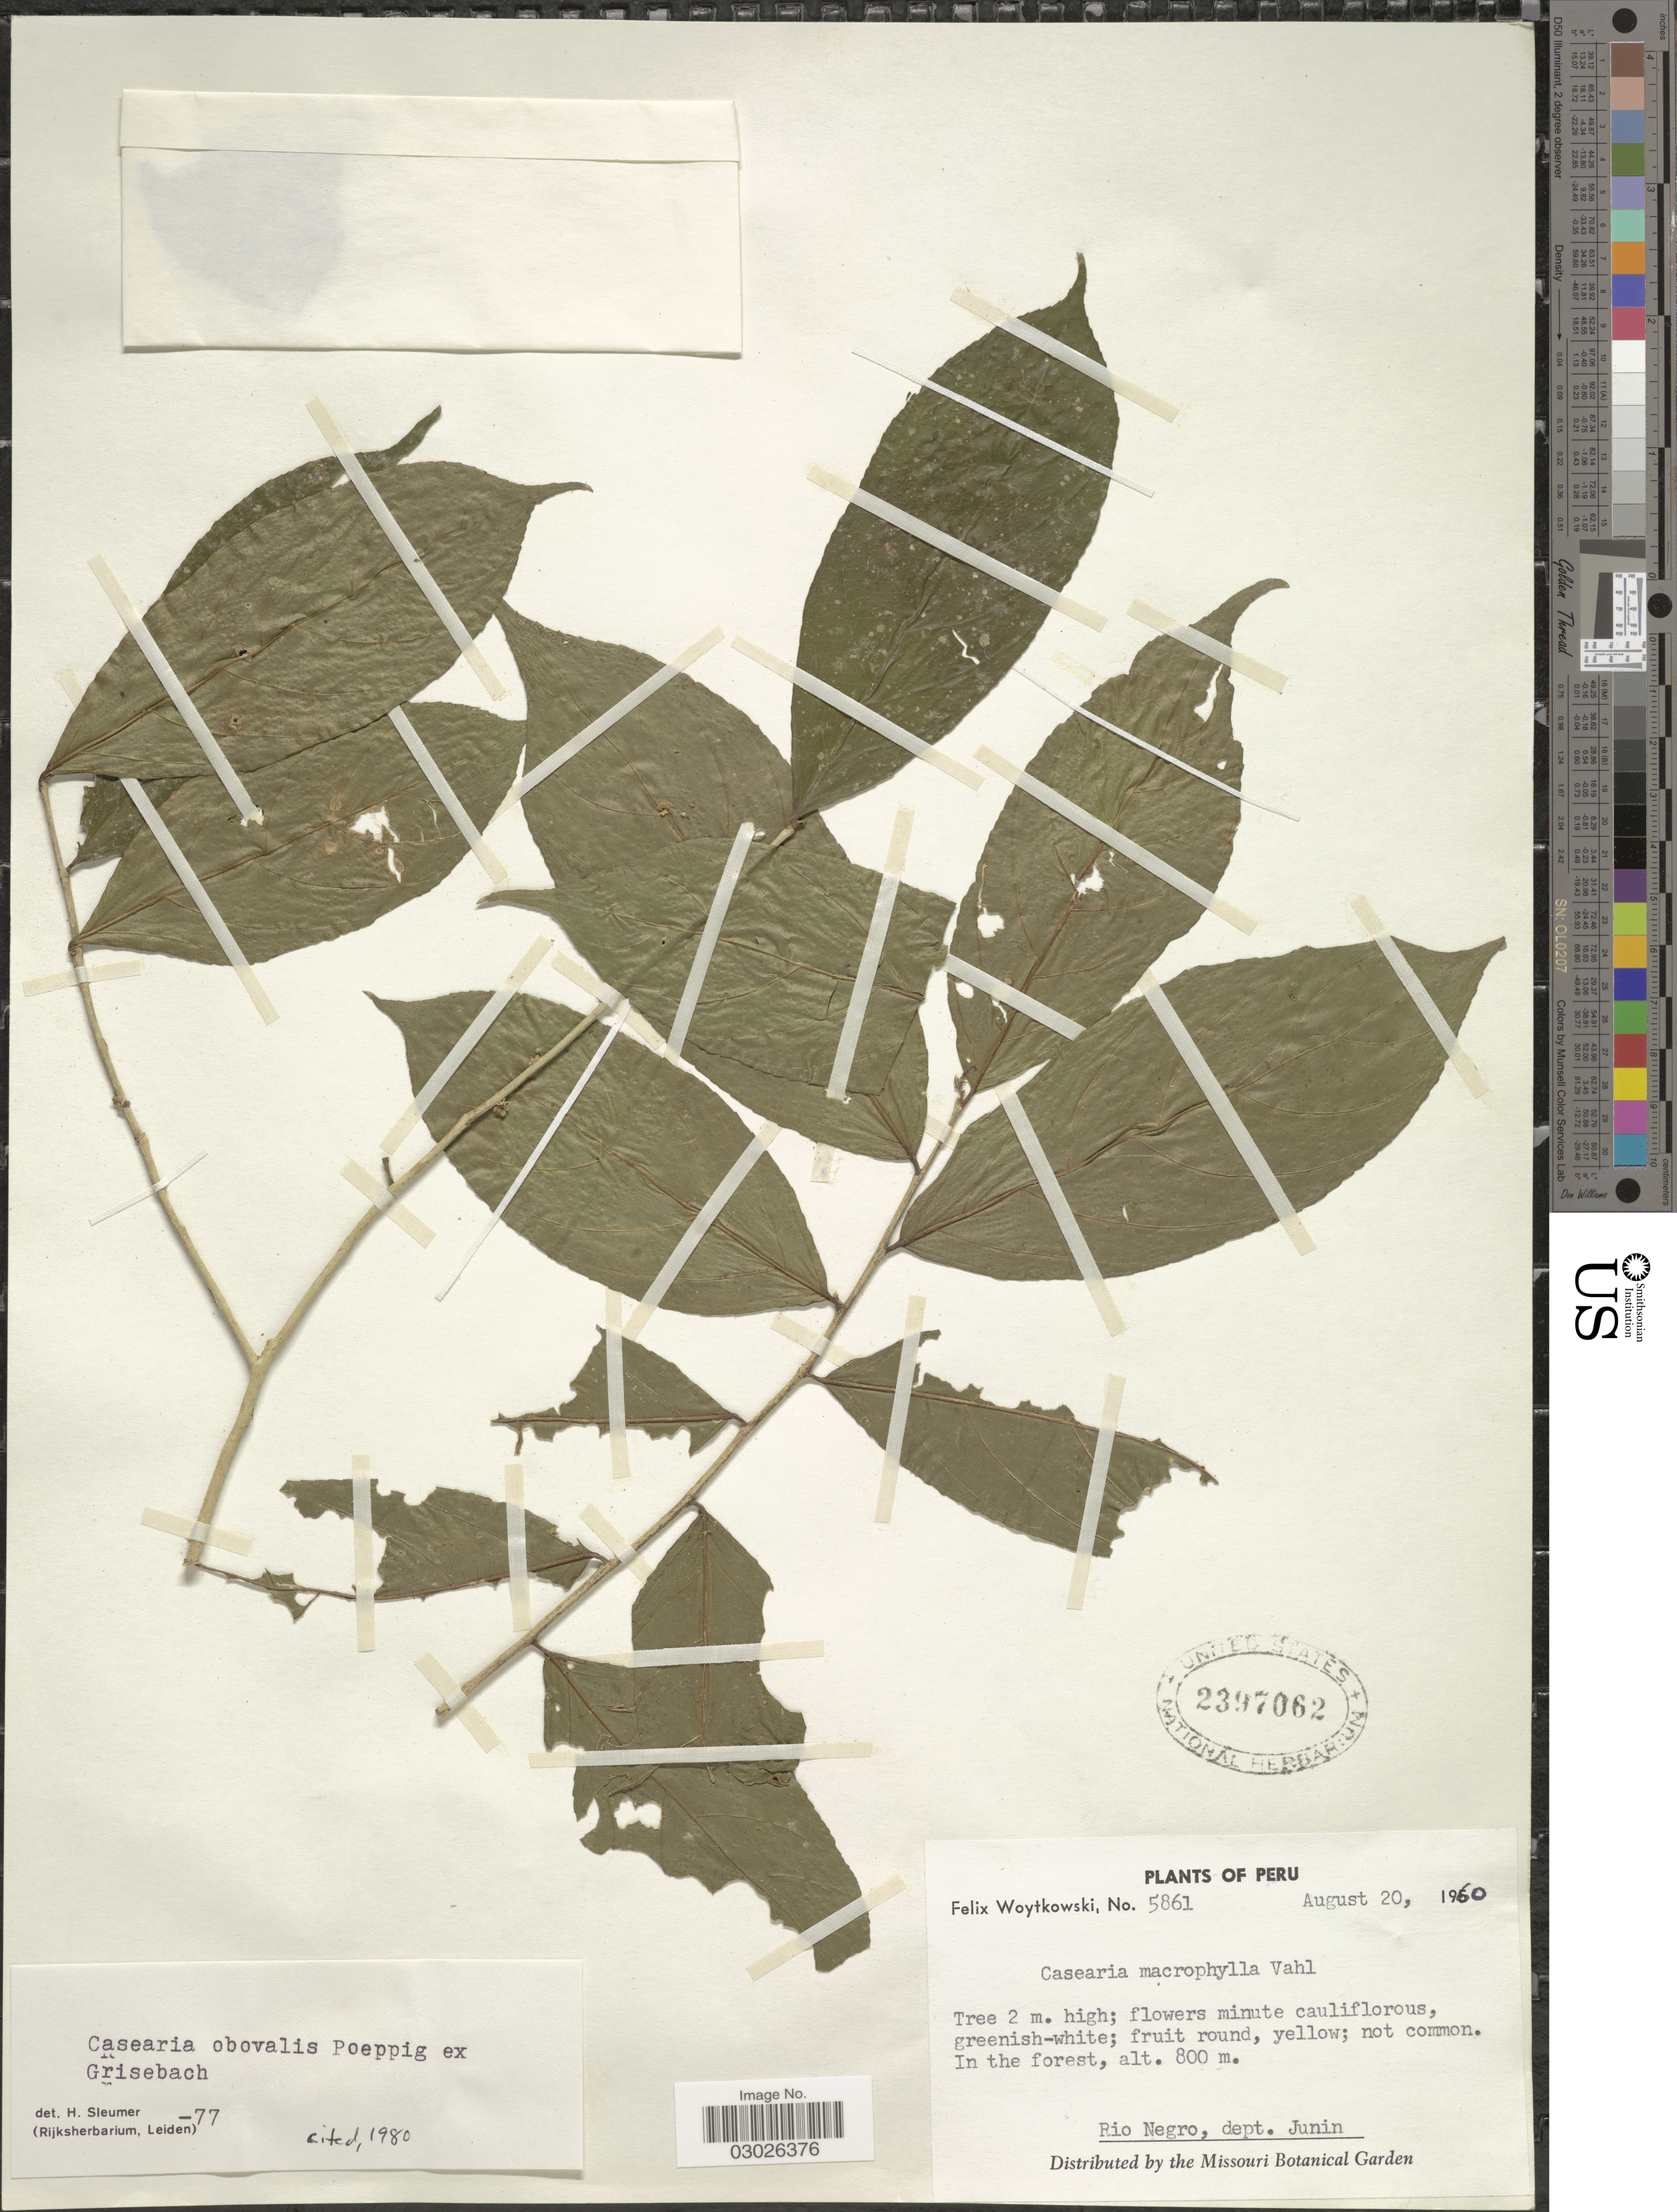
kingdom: Plantae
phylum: Tracheophyta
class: Magnoliopsida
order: Malpighiales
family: Salicaceae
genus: Casearia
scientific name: Casearia obovalis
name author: Poepp. ex Griseb.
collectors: F. Woytkowski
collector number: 5861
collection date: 1960-08-20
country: Peru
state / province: Junín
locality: Rio Negro, dept. Junin.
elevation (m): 800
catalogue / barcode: US 2397062